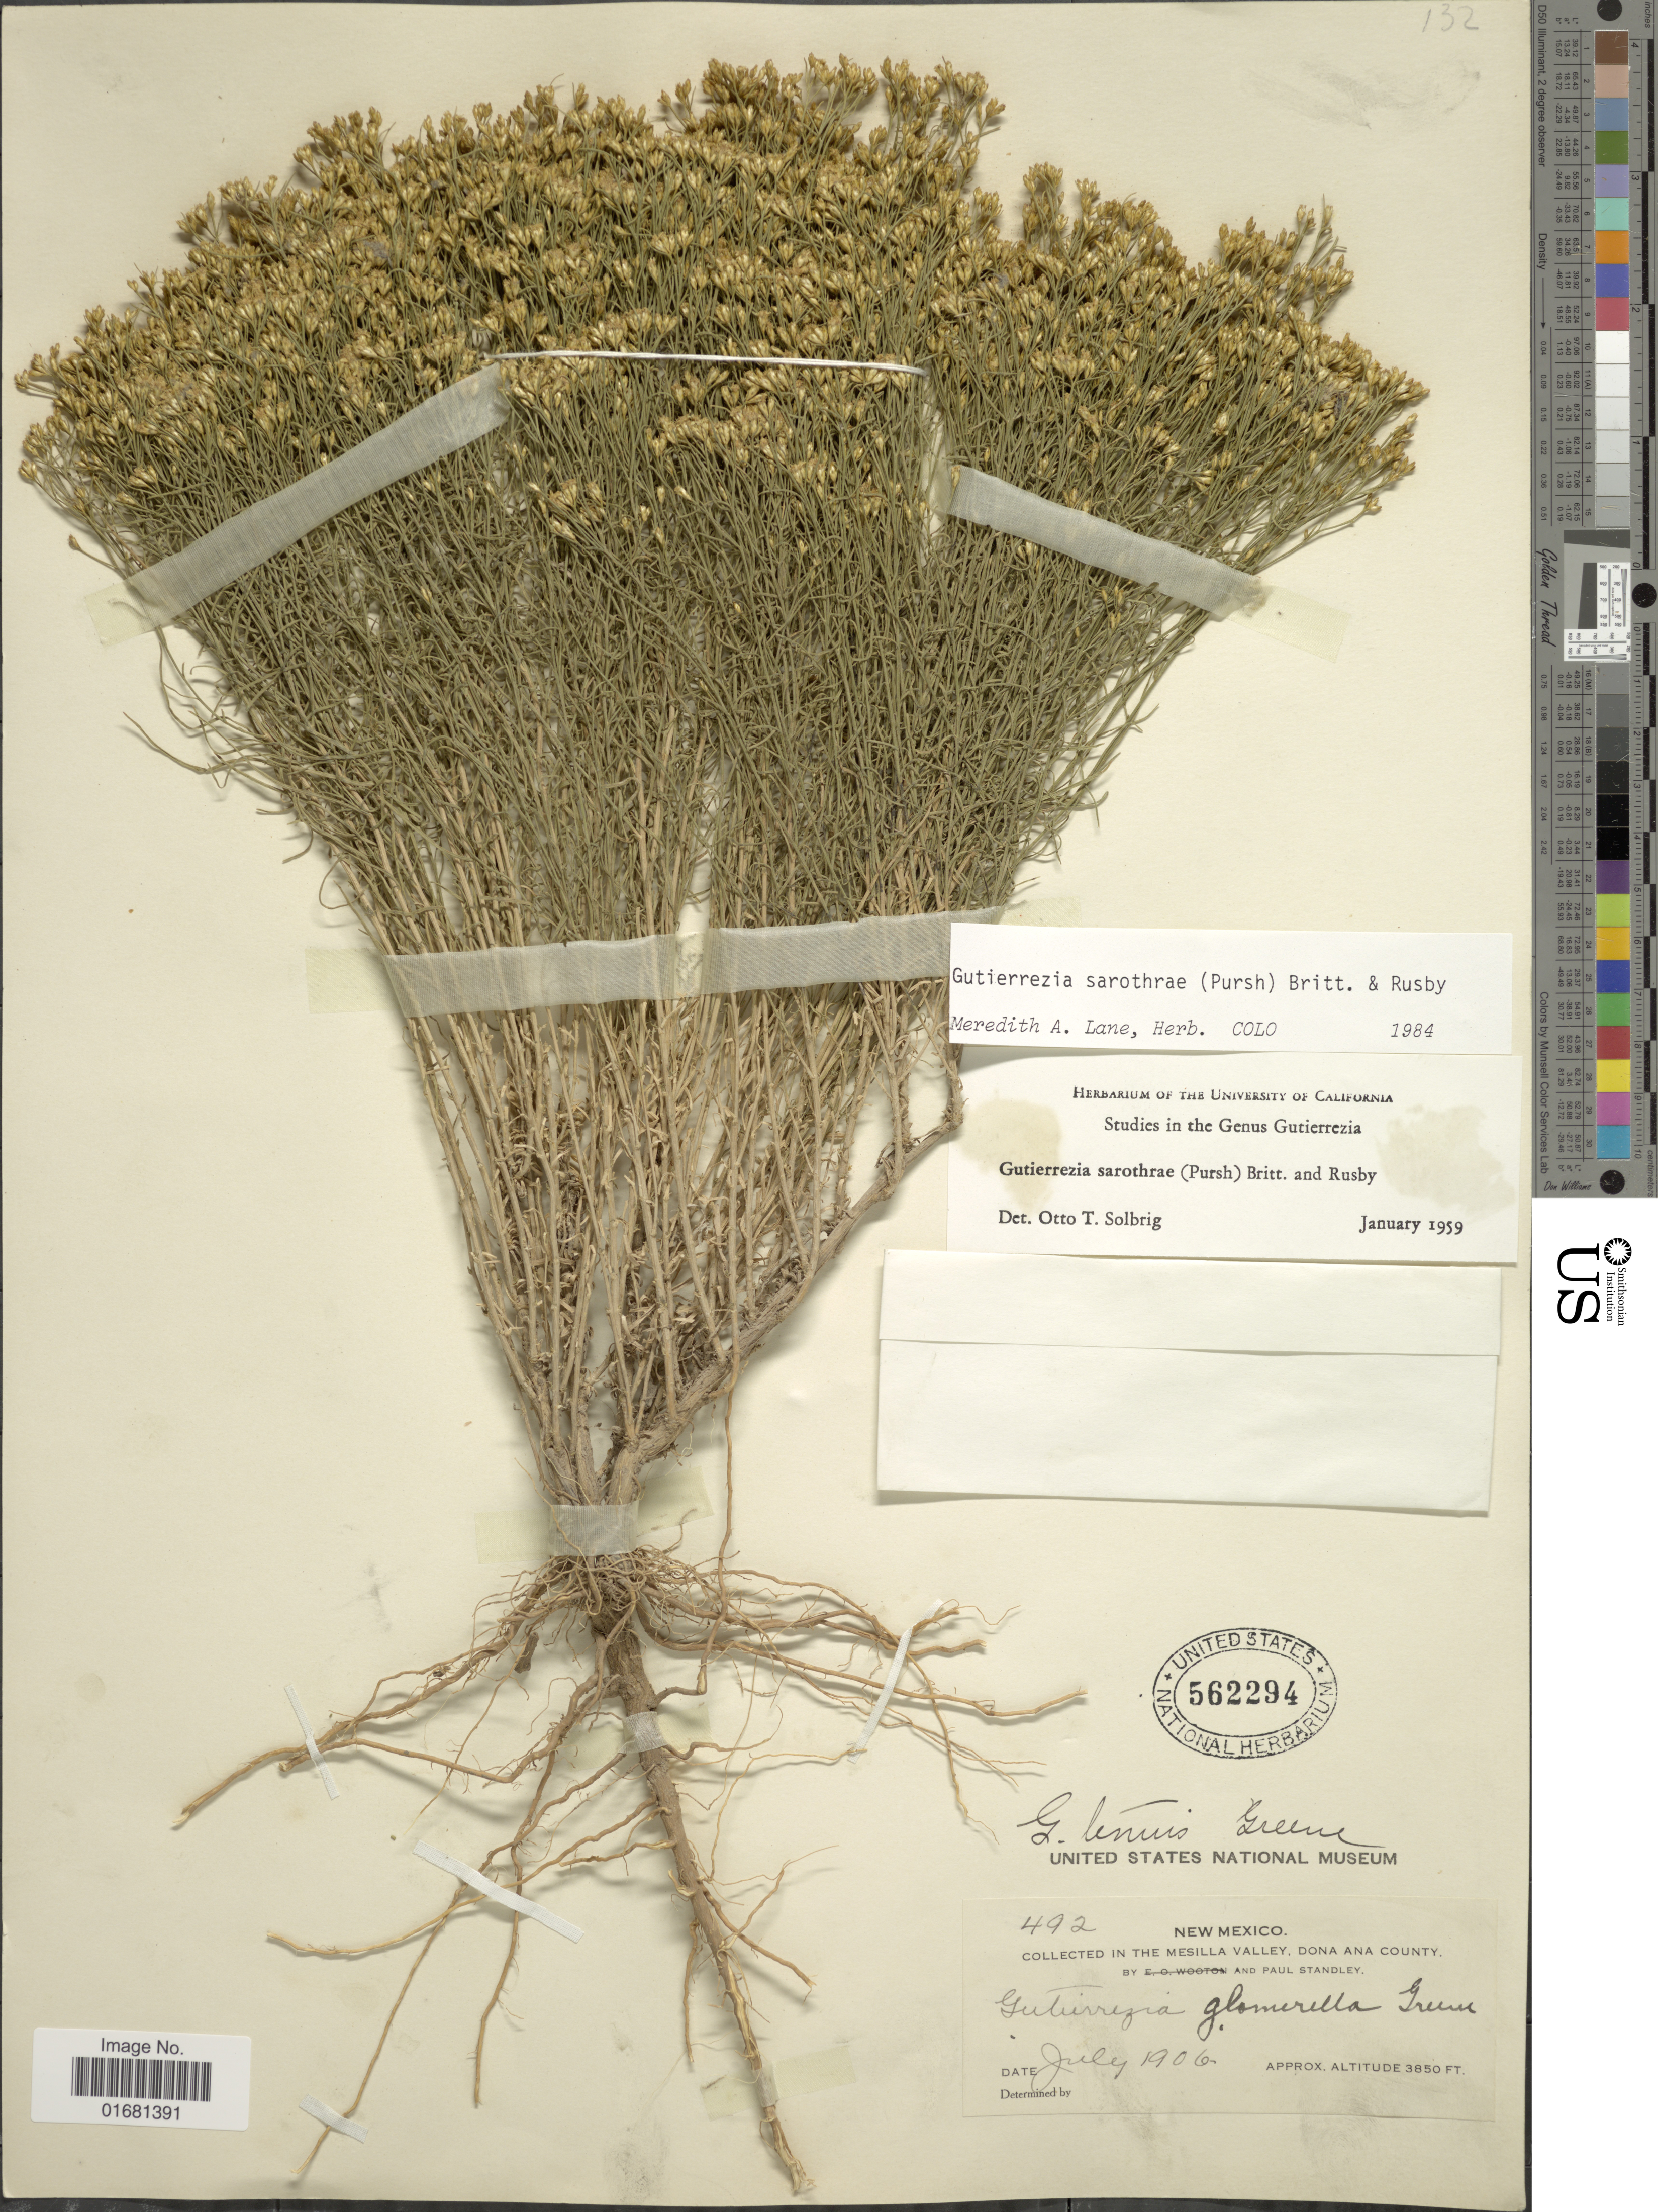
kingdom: Plantae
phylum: Tracheophyta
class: Magnoliopsida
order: Asterales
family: Asteraceae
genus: Gutierrezia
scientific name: Gutierrezia sarothrae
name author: (Pursh) Britton & Rusby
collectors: P. C. Standley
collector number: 492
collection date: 1906-07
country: United States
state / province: New Mexico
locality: New Mexico. Mesilla Valley, Dona Ana County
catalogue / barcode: US 562294